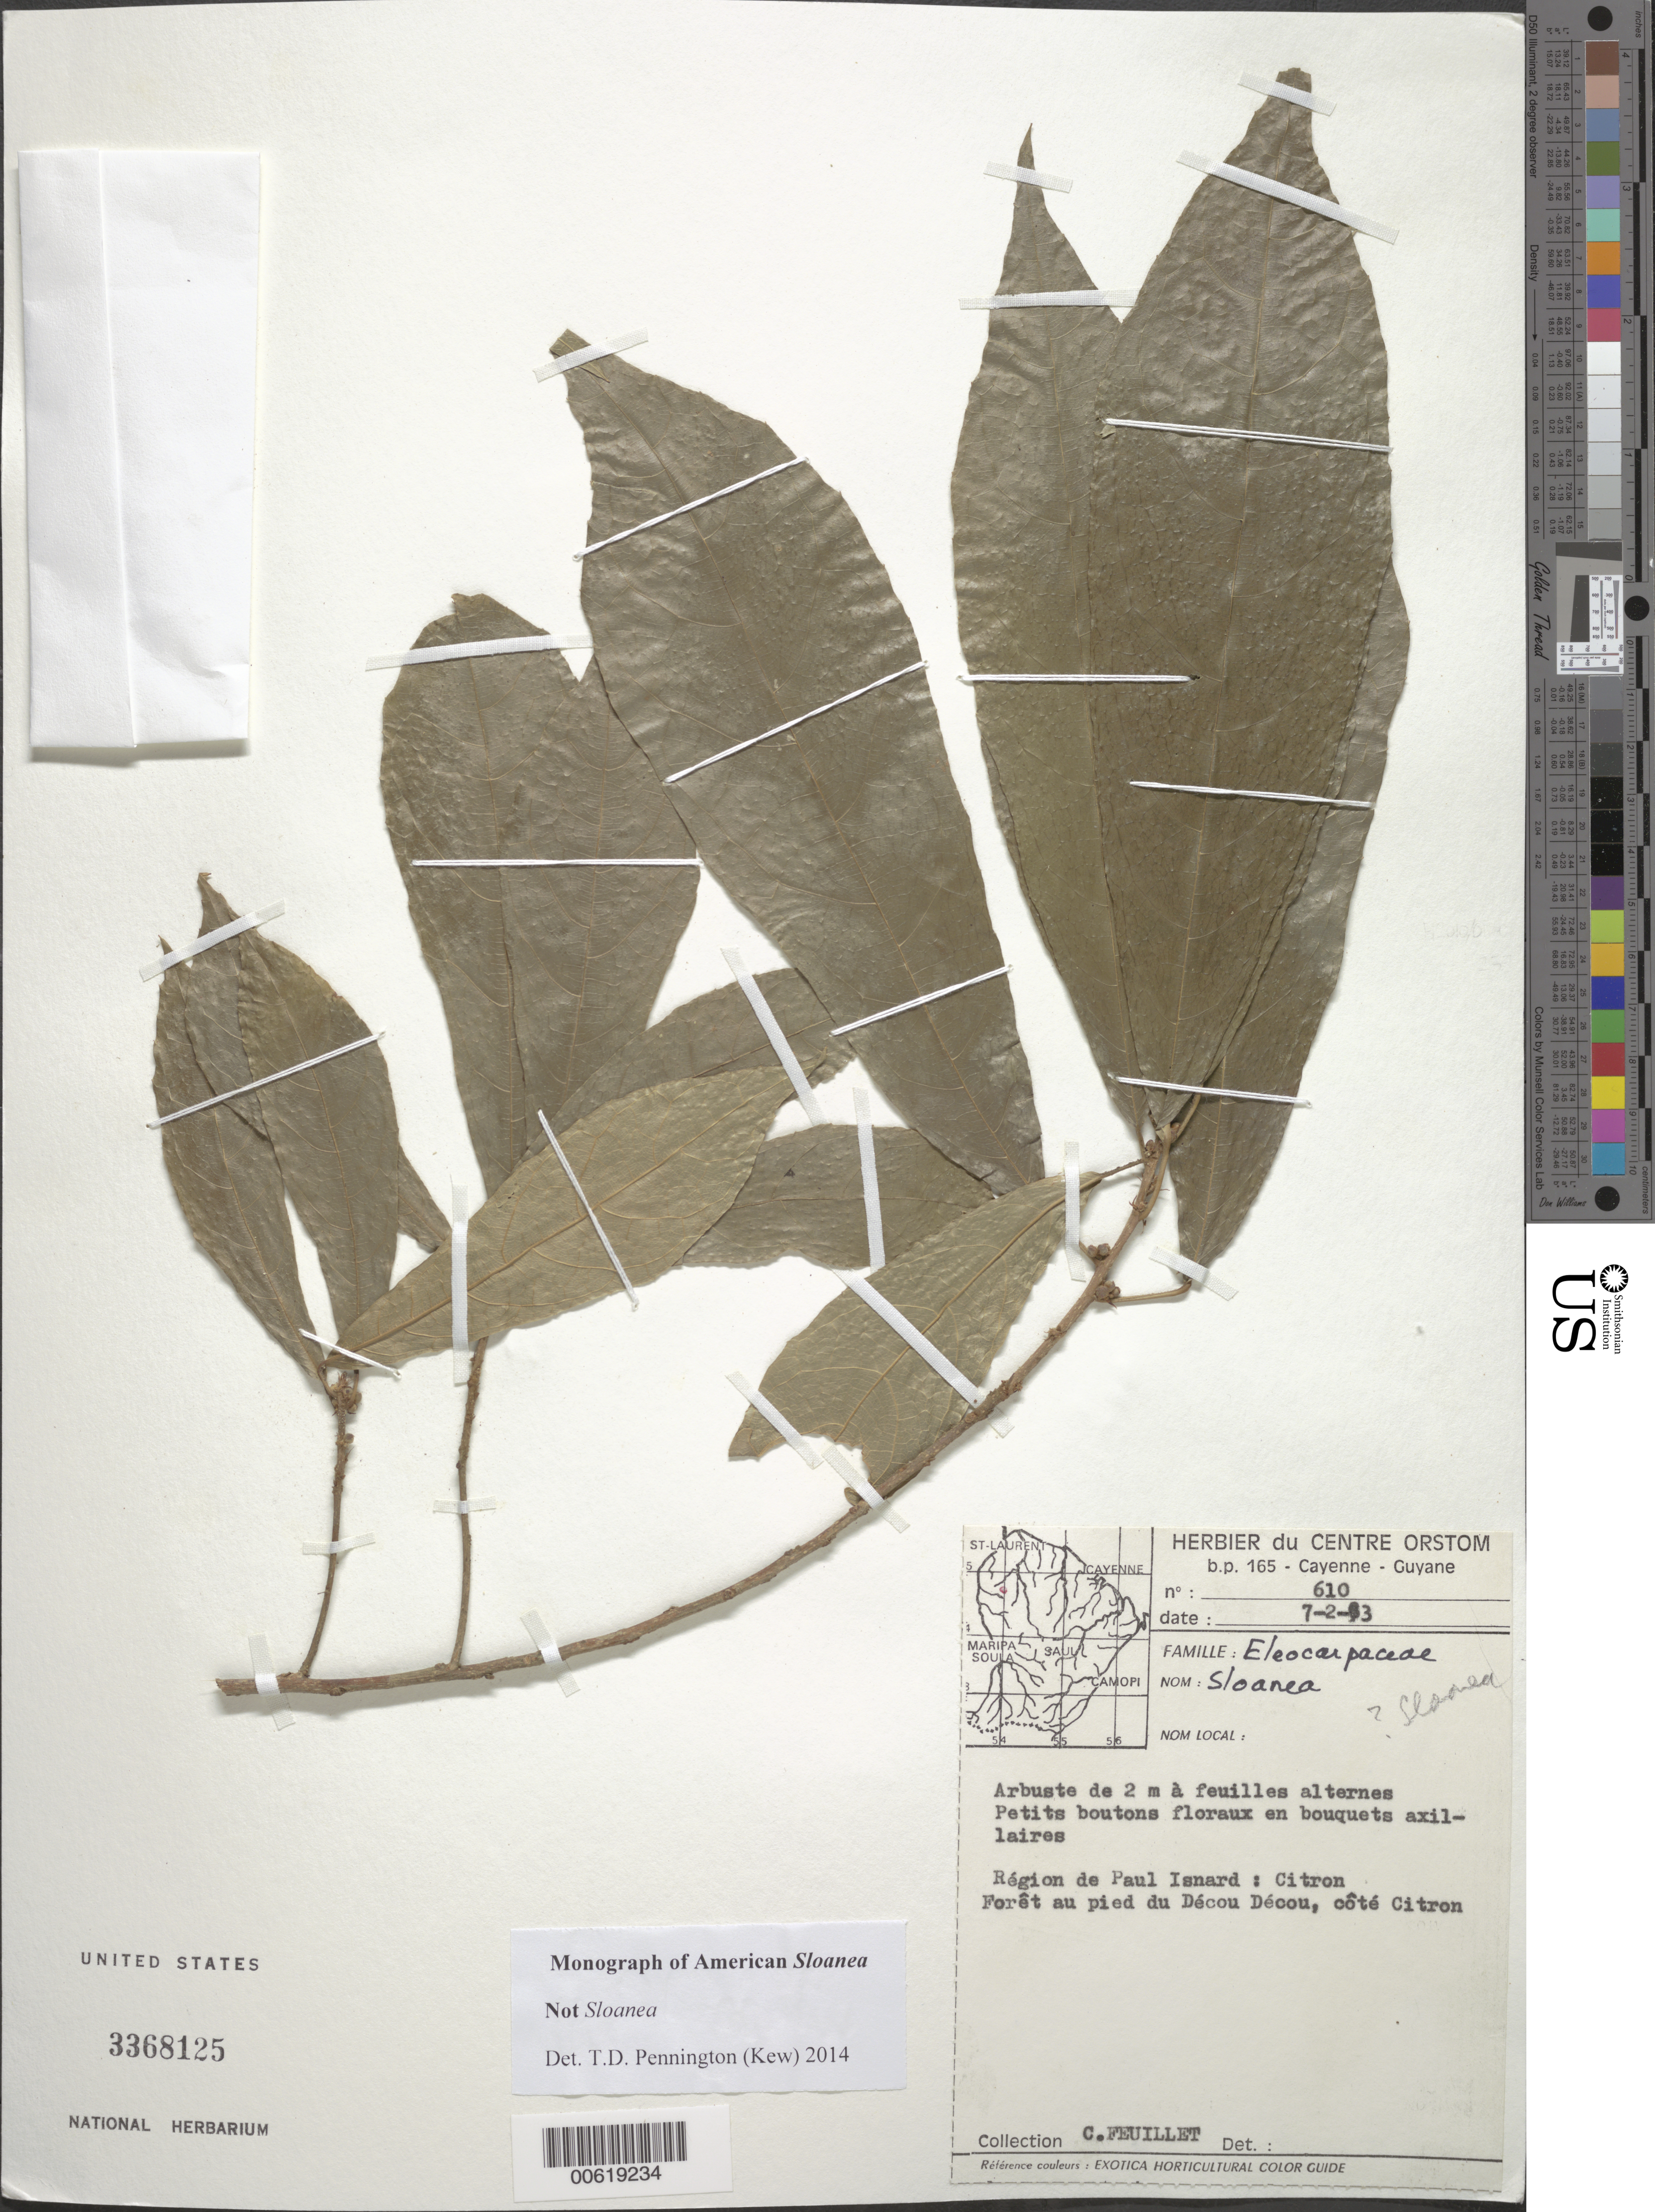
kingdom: Plantae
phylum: Tracheophyta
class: Magnoliopsida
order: Malpighiales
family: Achariaceae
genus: Mayna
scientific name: Mayna sp.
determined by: Londoño-Echeverri, Y.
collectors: C. Feuillet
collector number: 610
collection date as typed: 7-Feb-83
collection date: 1983-02-07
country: French Guiana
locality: Région de Paul Isnard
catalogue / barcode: US 3368125